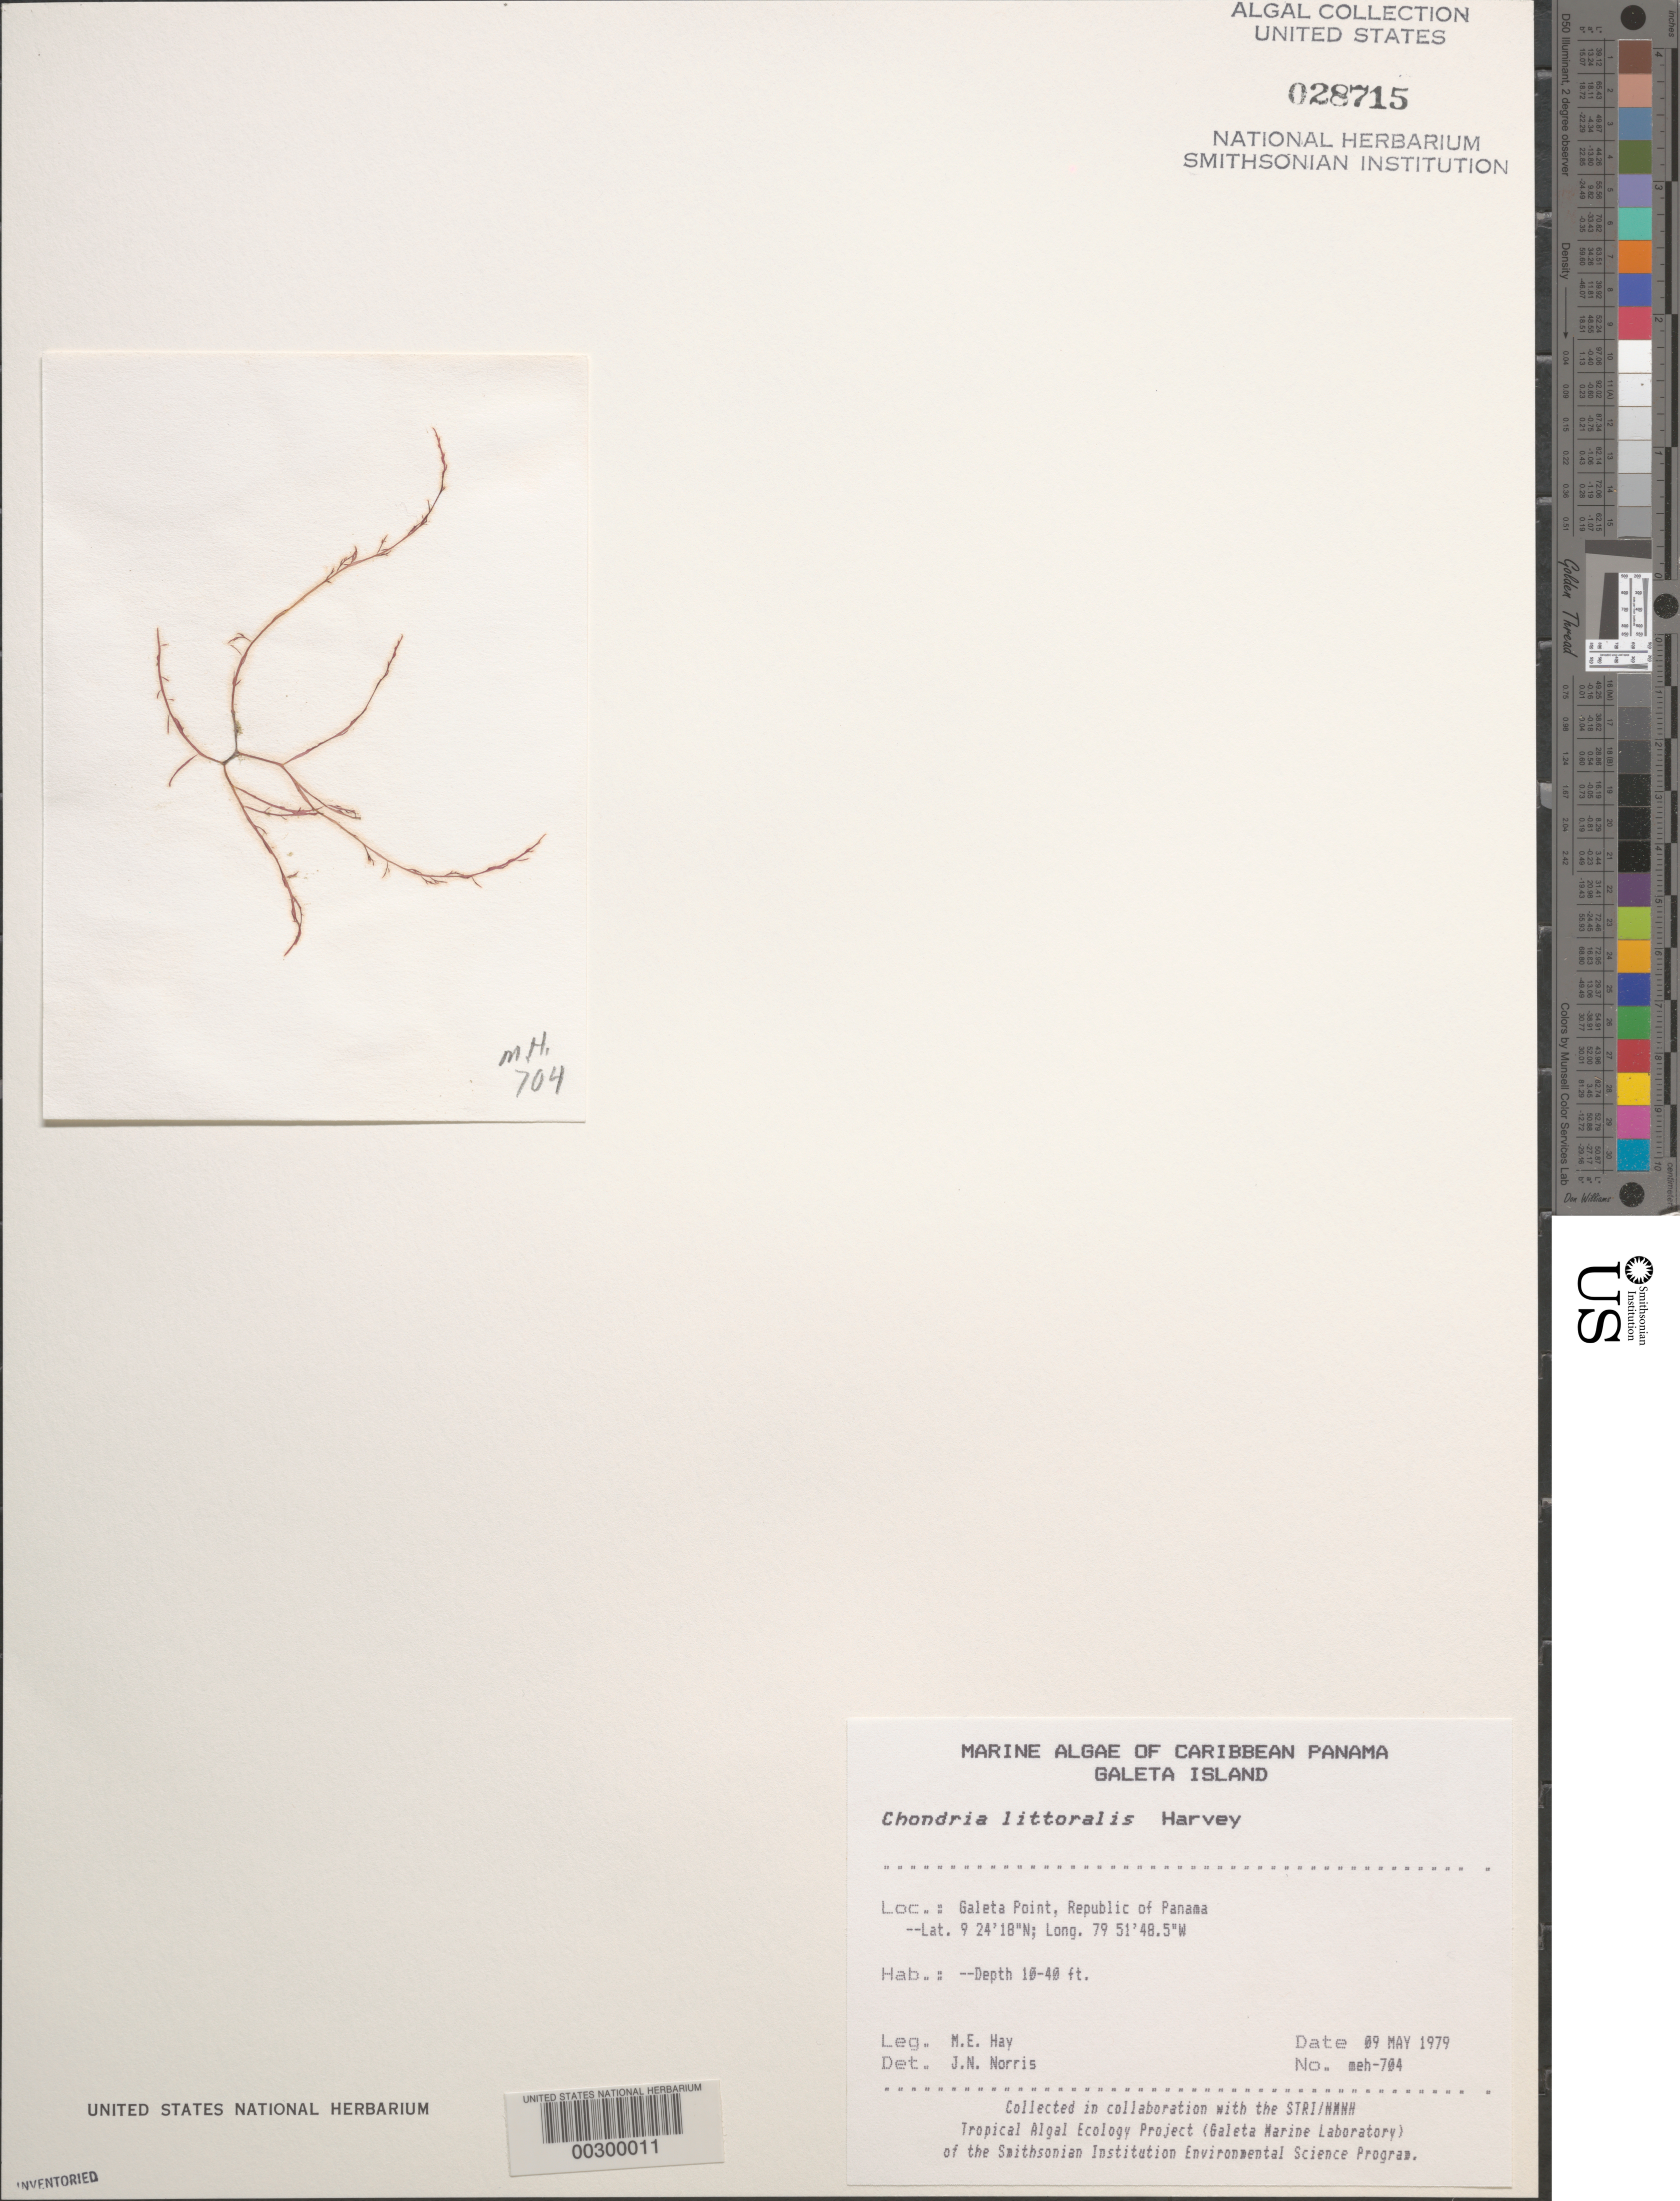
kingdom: Plantae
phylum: Rhodophyta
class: Florideophyceae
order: Ceramiales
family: Rhodomelaceae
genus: Chondria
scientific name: Chondria littoralis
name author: Harv.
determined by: Norris, James N.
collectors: M. E. Hay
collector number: MEH-704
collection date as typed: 09 May 1979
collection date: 1979-05-09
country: Panama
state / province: Colón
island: Galeta Island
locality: Galeta Point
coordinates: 9 24' 18" N, 79 51' 48.5" W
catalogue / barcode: US 28715